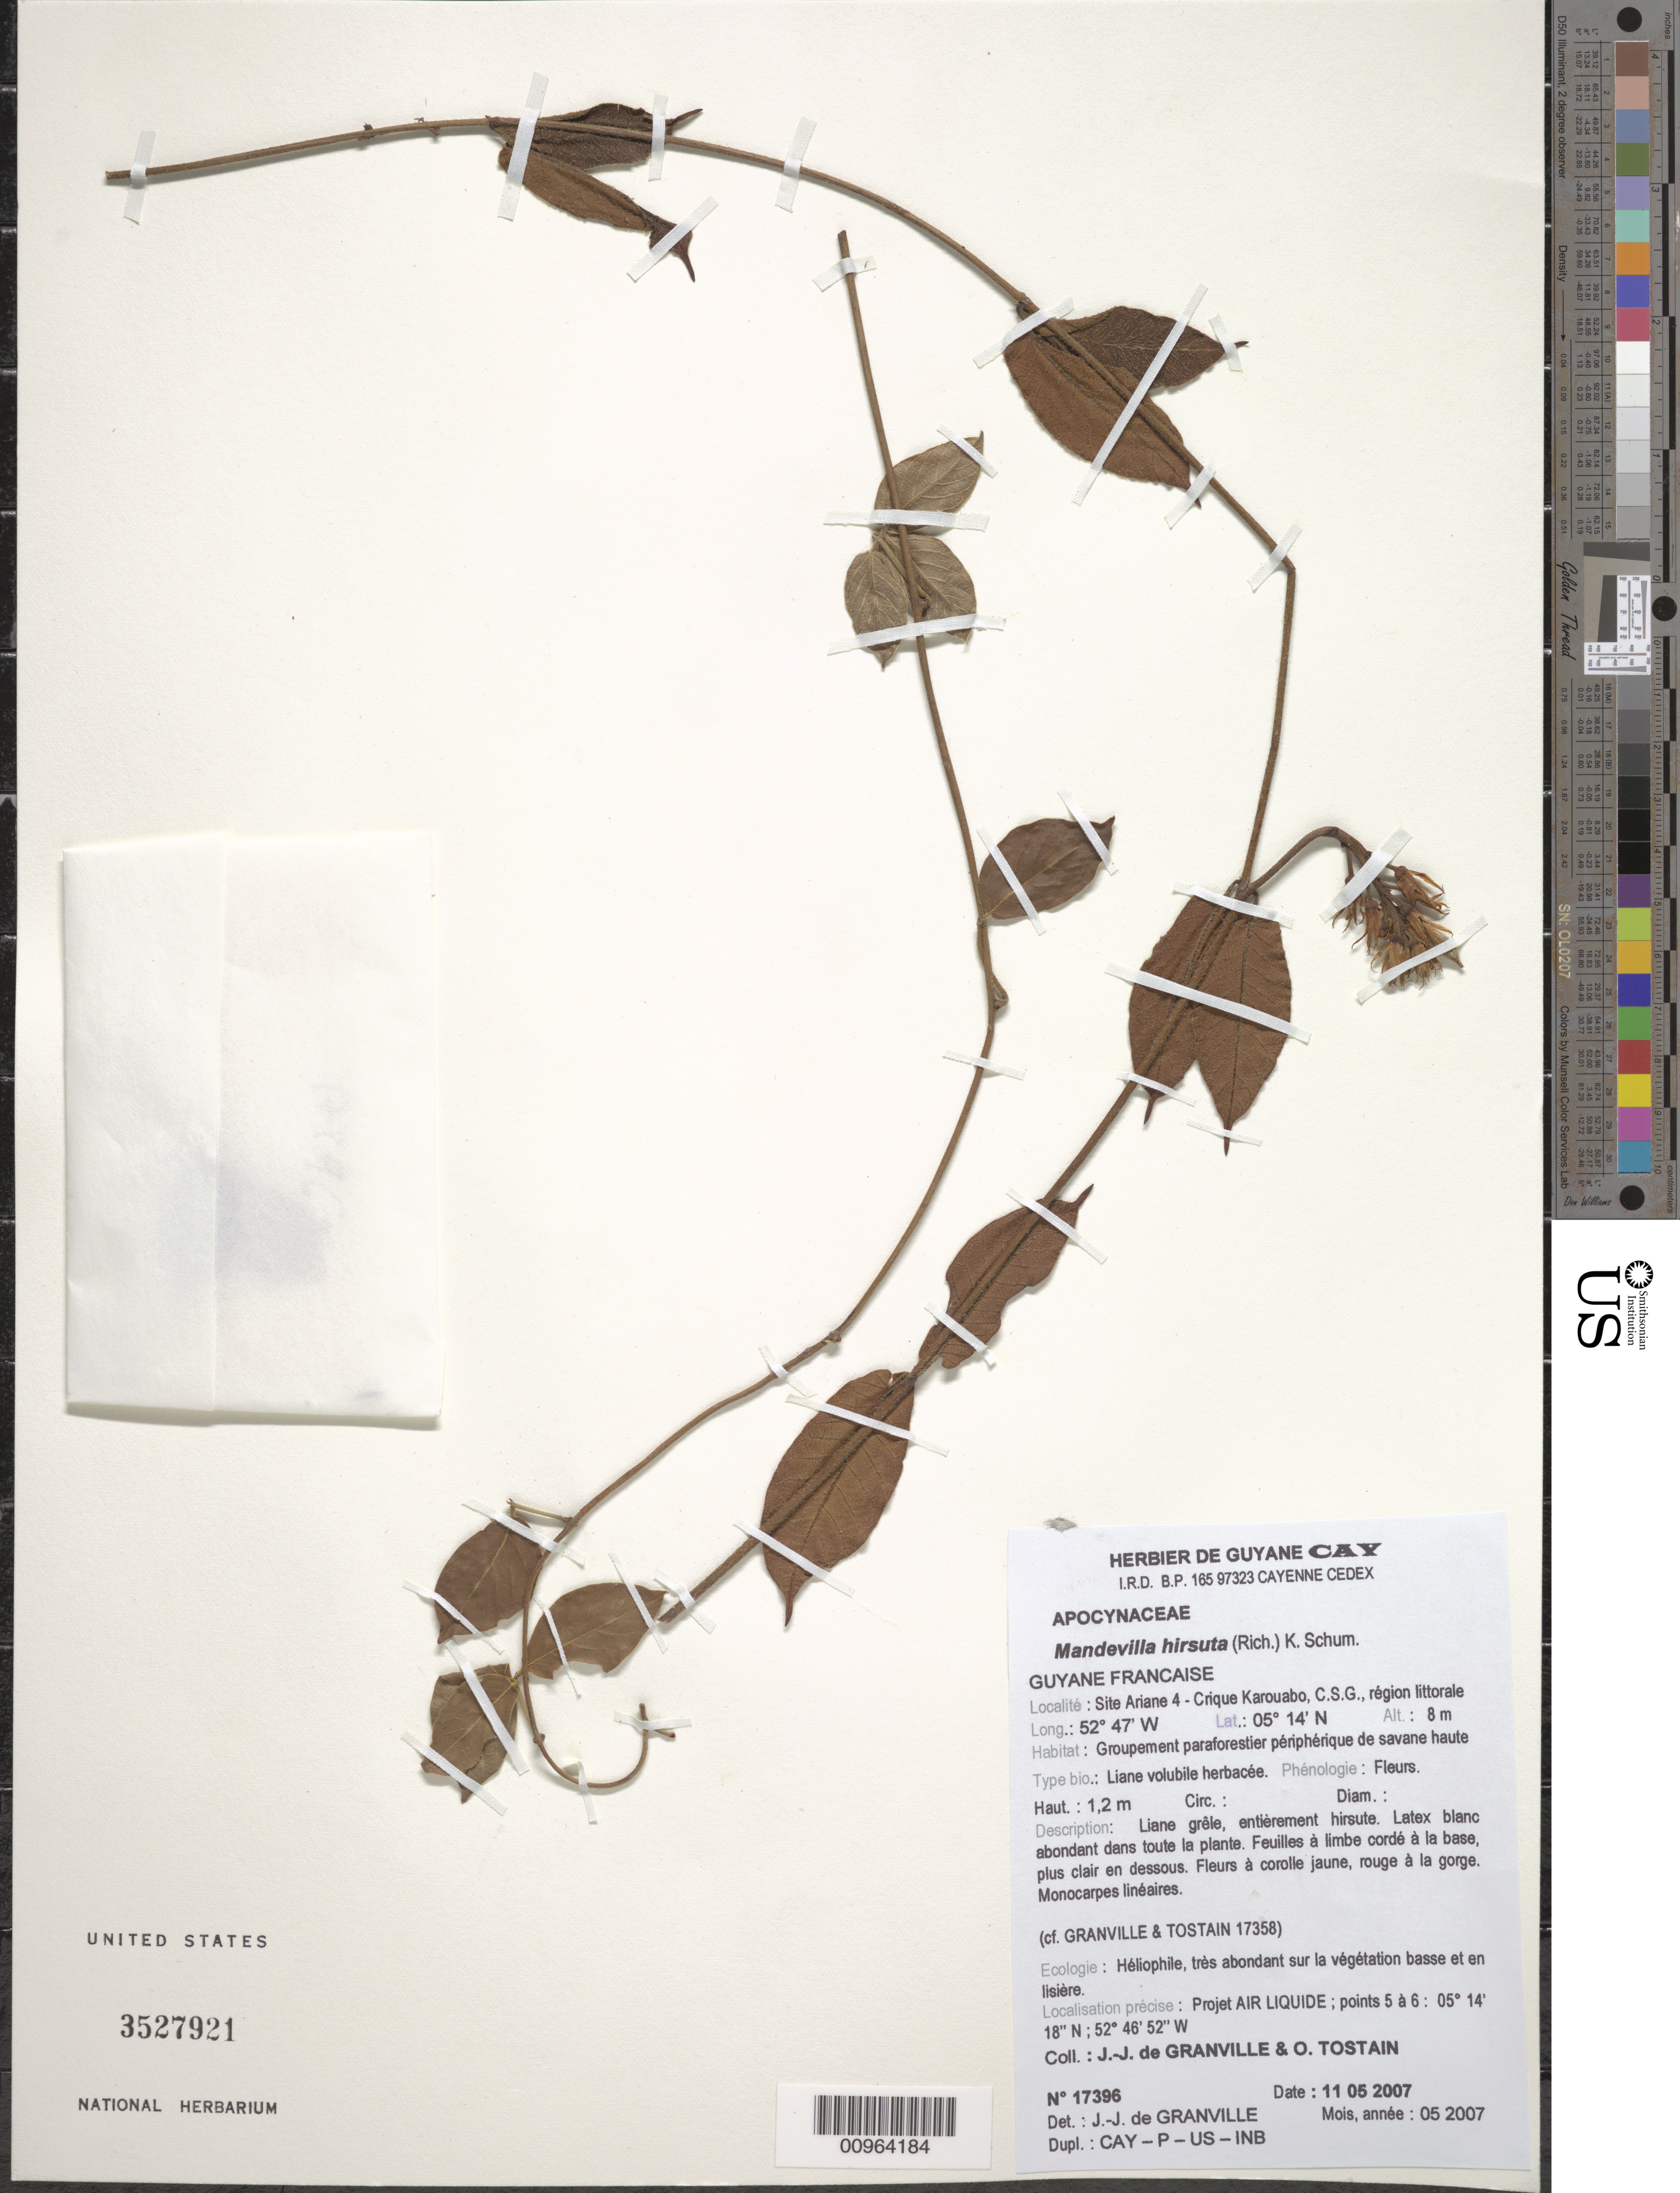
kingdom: Plantae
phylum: Tracheophyta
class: Magnoliopsida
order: Gentianales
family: Apocynaceae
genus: Mandevilla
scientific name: Mandevilla hirsuta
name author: (Rich.) K. Schum.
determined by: Granville, J. J. de, (CAY), Institut de Recherche pour le Developpement (IRD) (FRENCH GUIANA)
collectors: J.-J. de Granville & O. Tostain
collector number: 17396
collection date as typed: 11-May-07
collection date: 2007-05-11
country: French Guiana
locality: Crique Karouabo, C.S.G., Site Ariane 4. Projet AIR LIQUIDE; points 5 a 6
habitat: Region littorale; groupement paraforestiere peripherique de savane haute. Heliophile, sur la vegetation basse et en lisiere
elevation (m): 8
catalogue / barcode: US 3527921